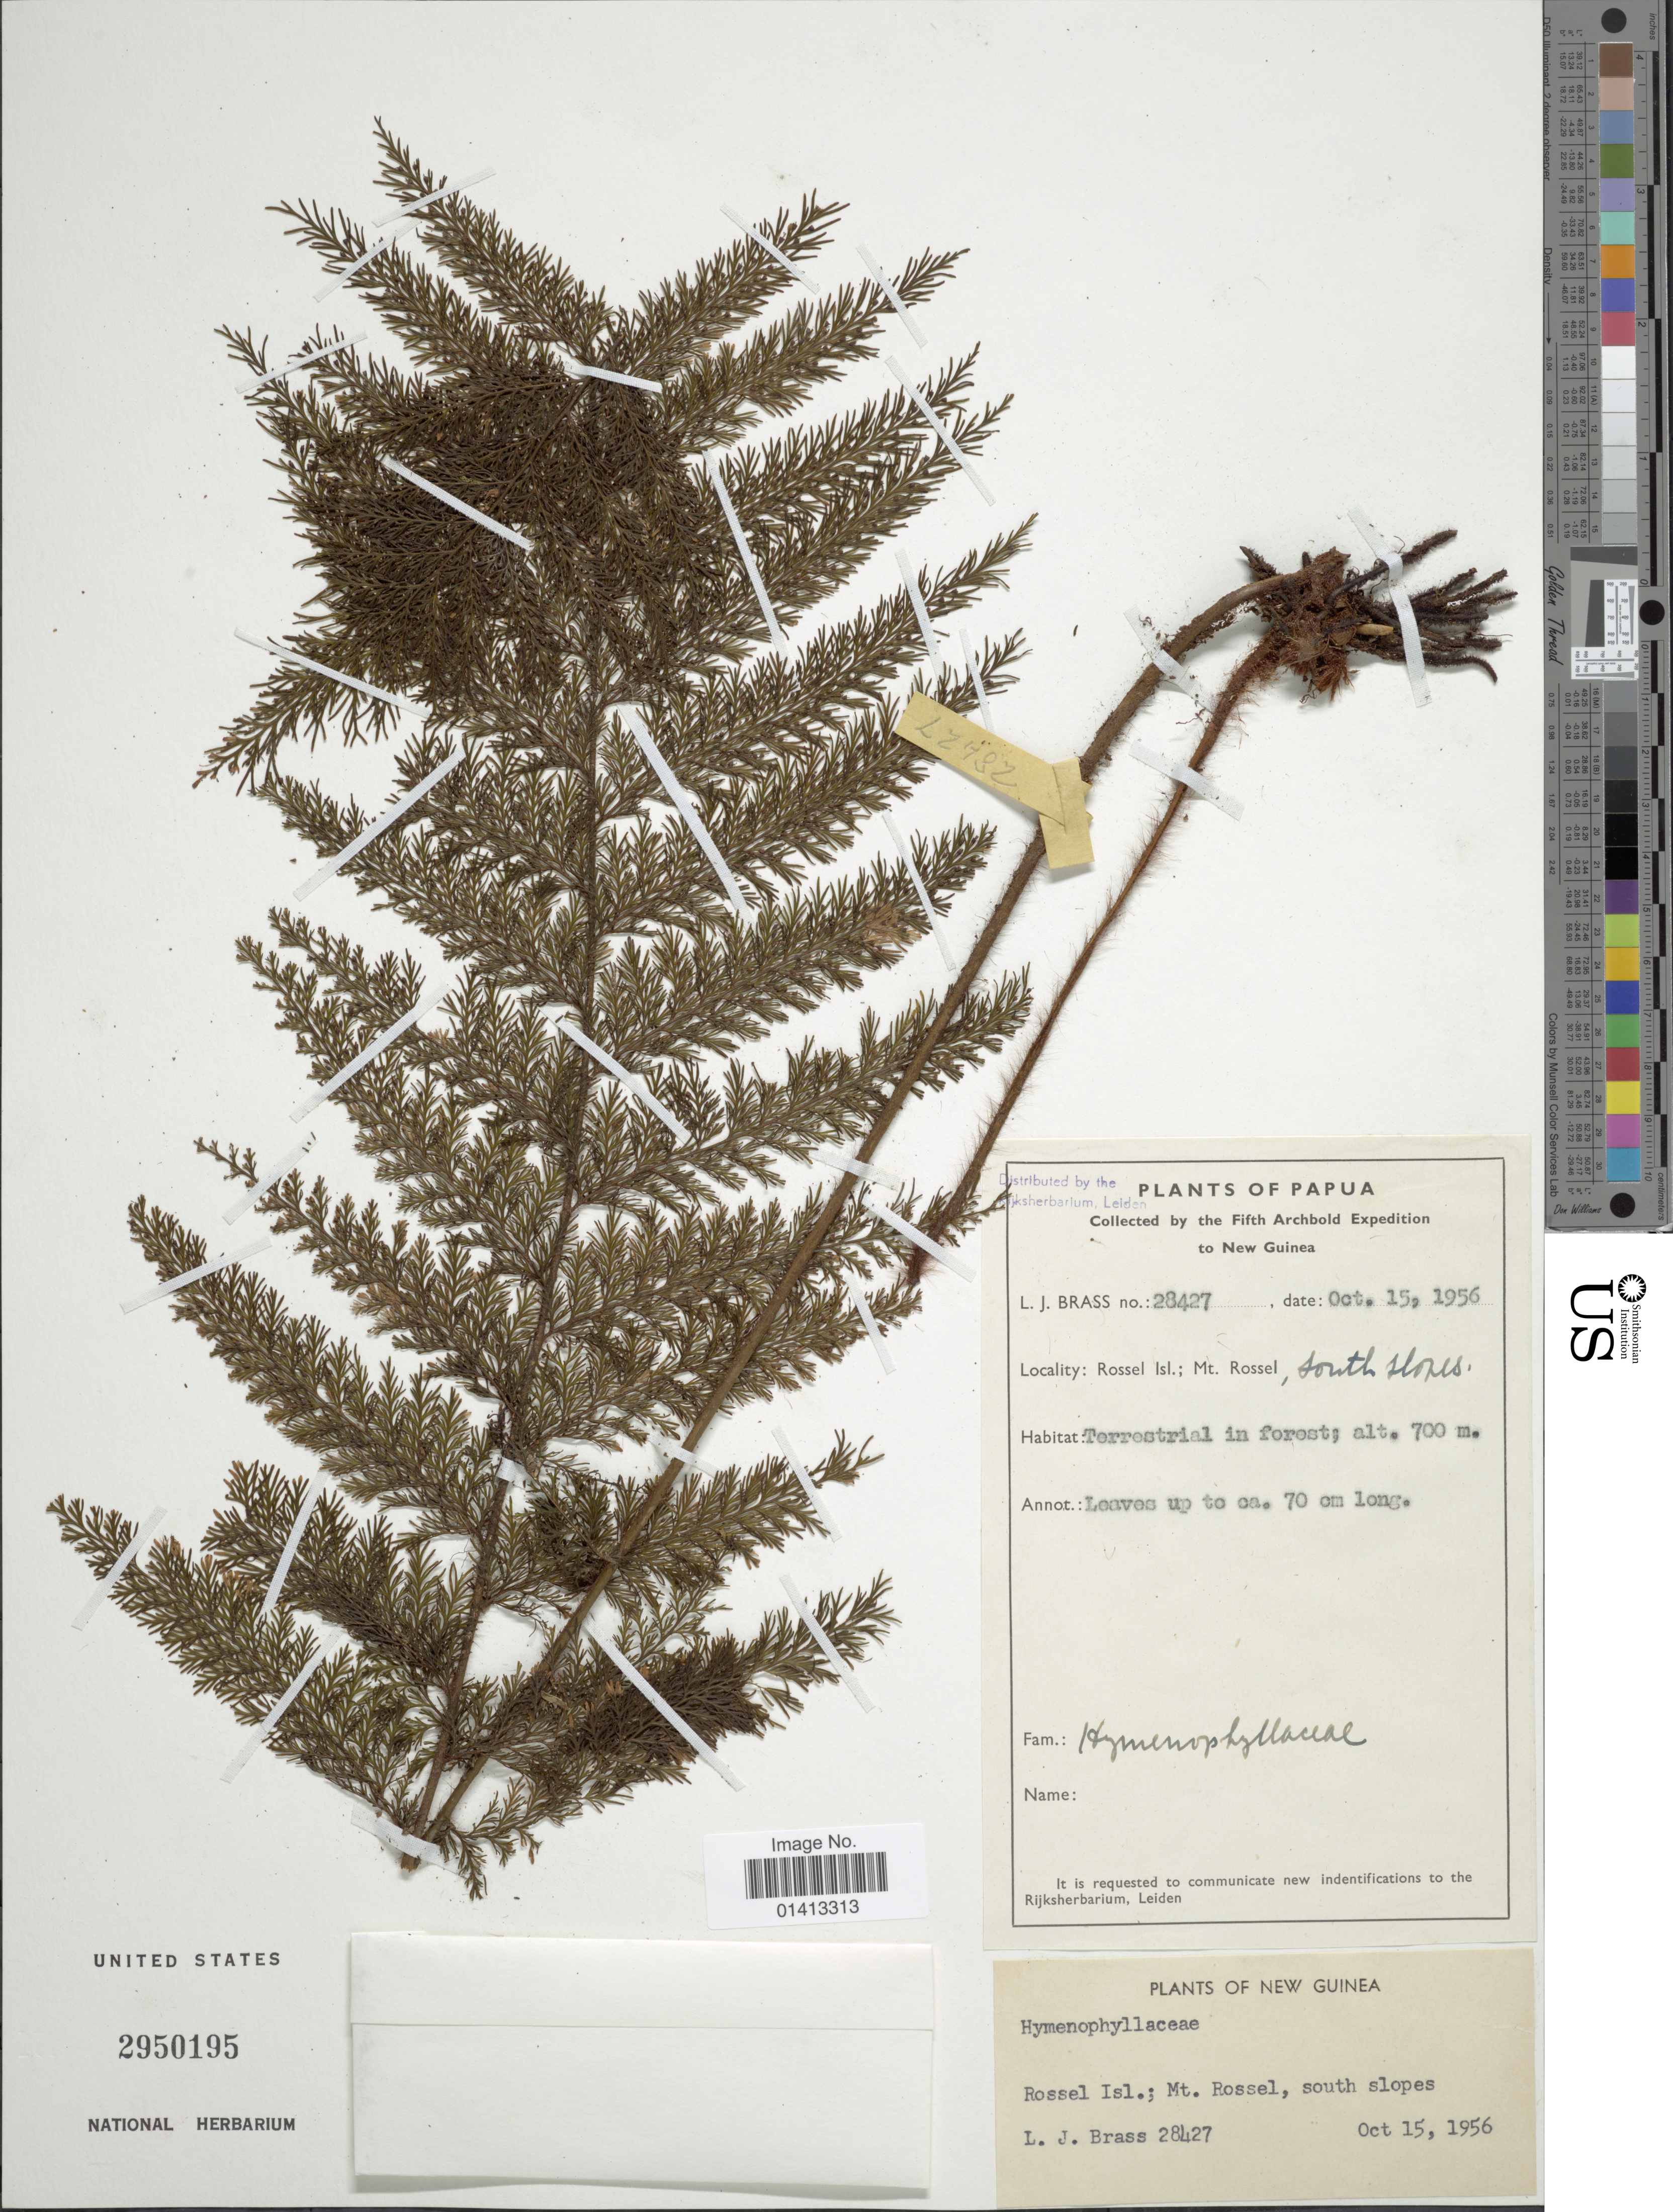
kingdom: Plantae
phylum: Tracheophyta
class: Polypodiopsida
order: Hymenophyllales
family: Hymenophyllaceae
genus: Crepidomanes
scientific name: Crepidomanes sp.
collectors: L. J. Brass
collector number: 28427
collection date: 1956-10-15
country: Papua New Guinea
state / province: Milne Bay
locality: Rossel Isl; Mt Rossel, south slopes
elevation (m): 700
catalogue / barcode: US 2950195